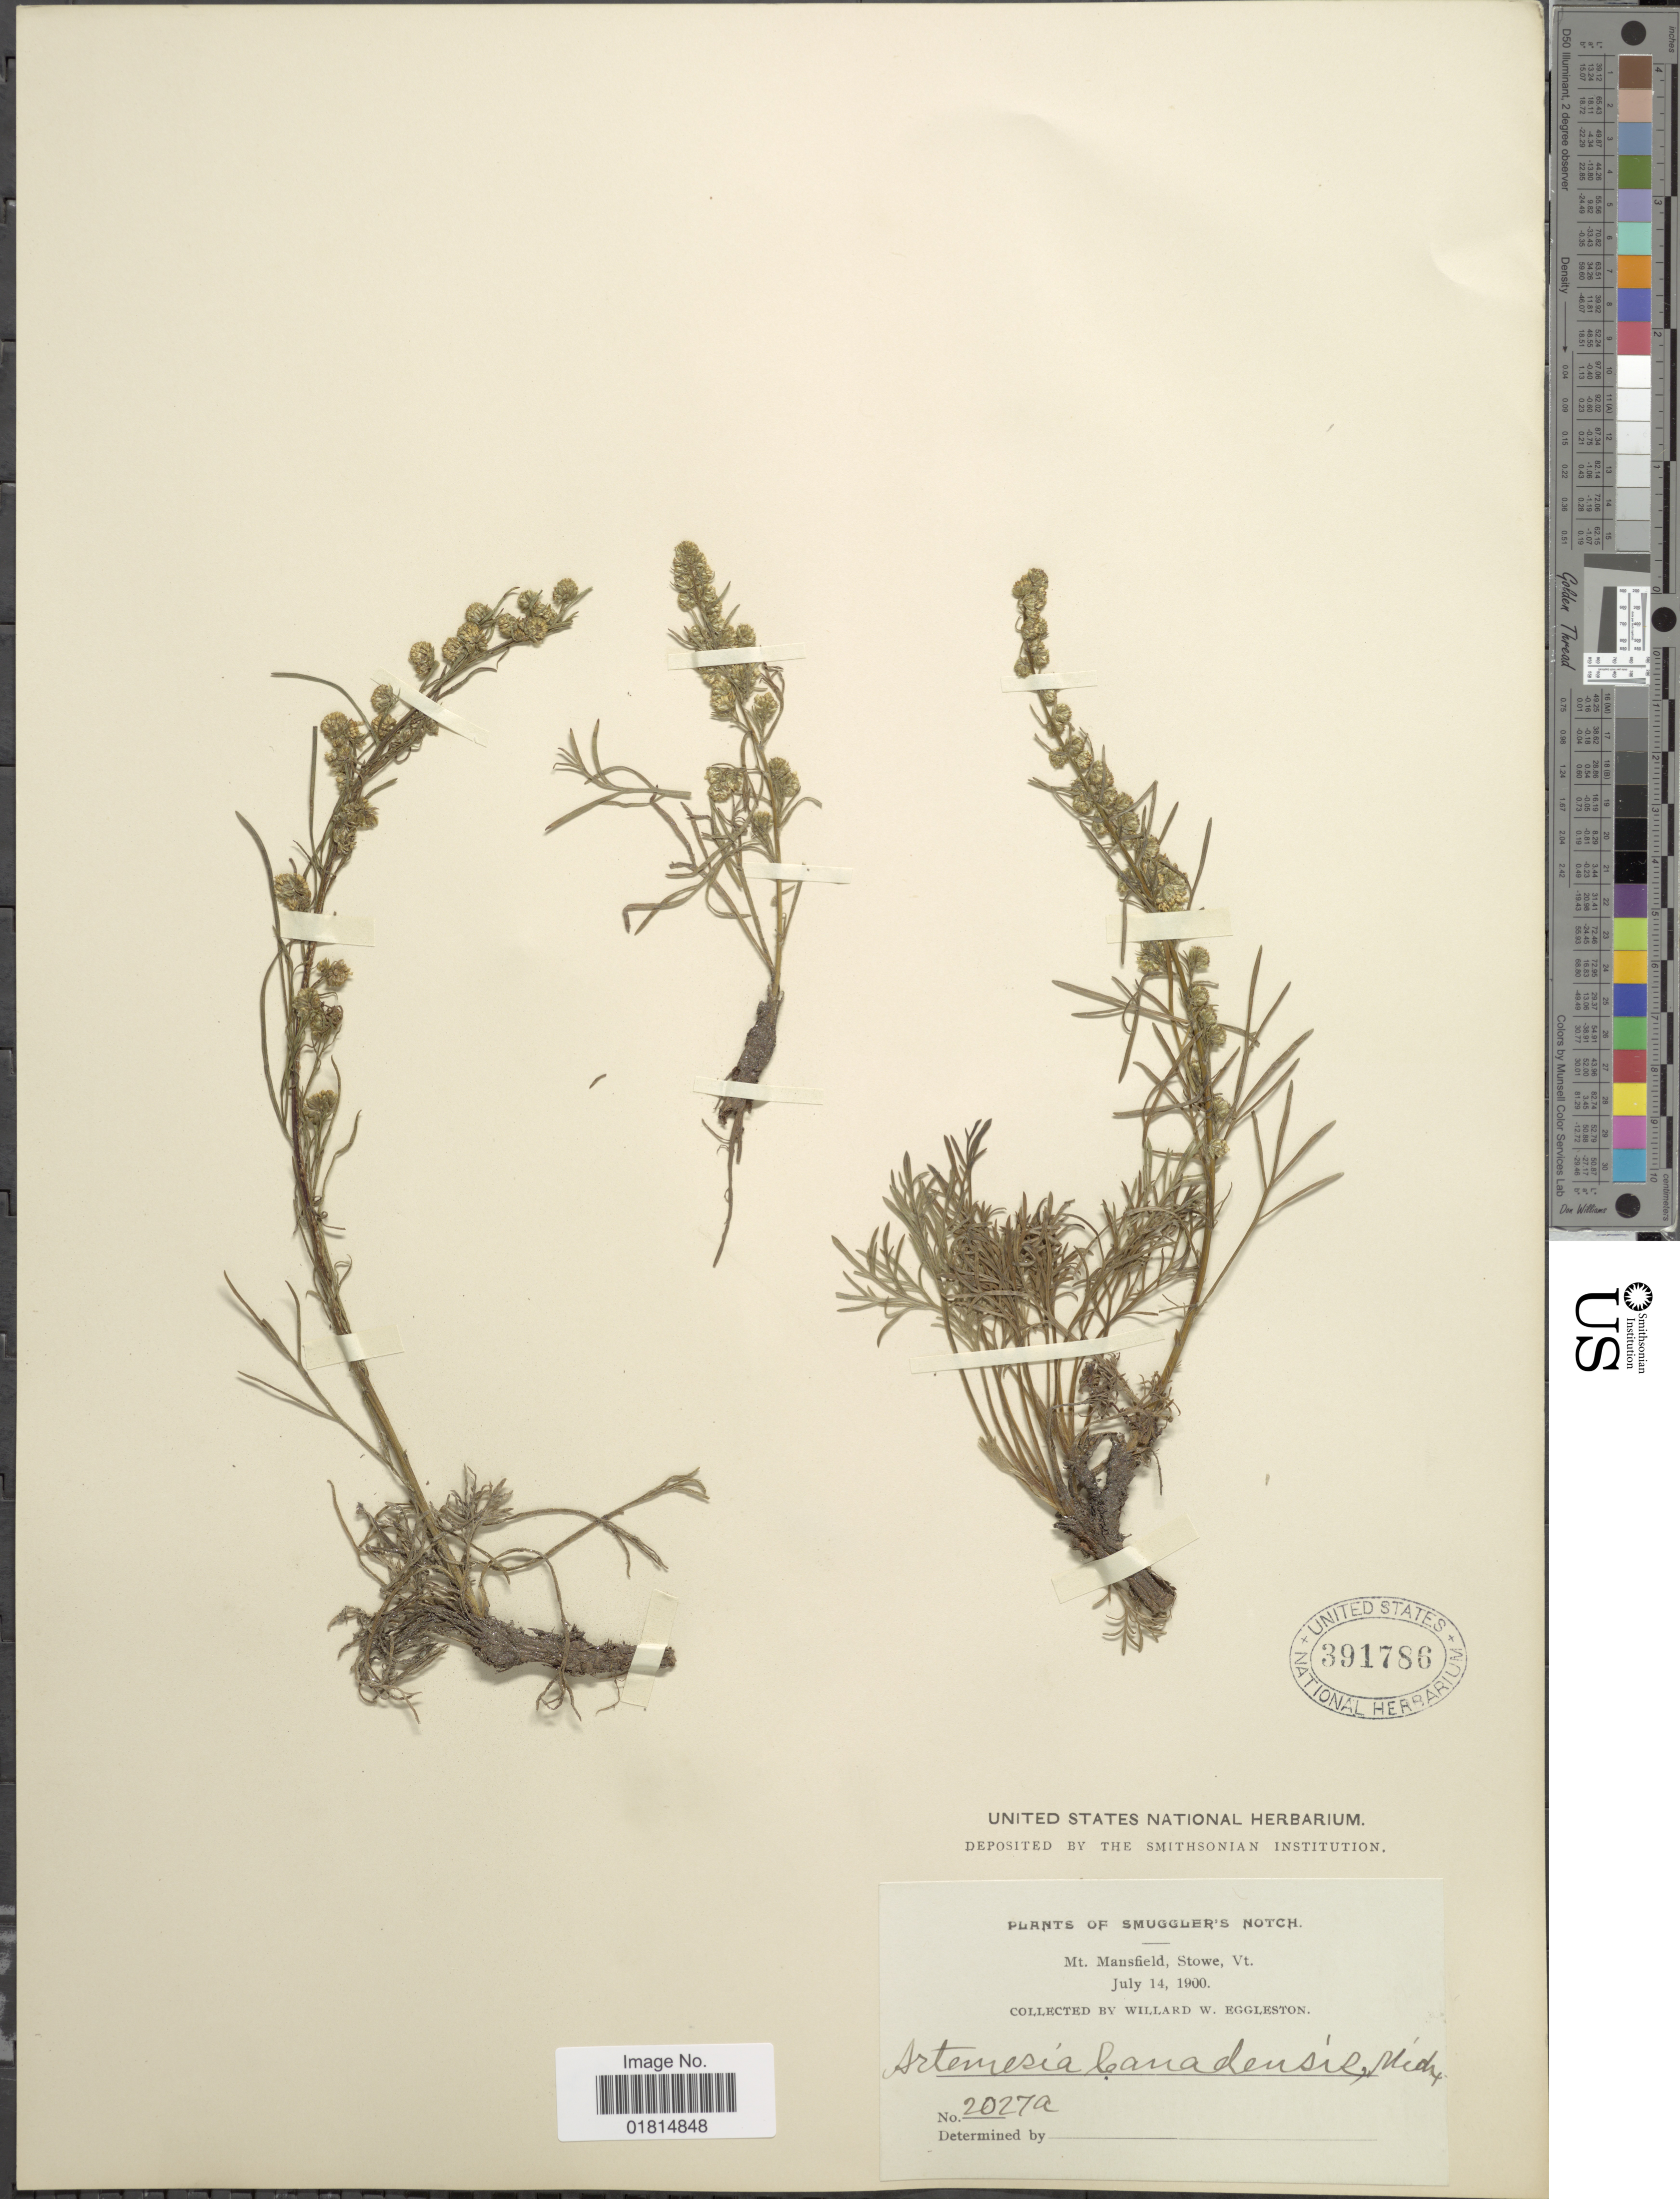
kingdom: Plantae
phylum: Tracheophyta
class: Magnoliopsida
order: Asterales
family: Asteraceae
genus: Artemisia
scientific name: Artemisia canadensis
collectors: W. W. Eggleston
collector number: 2027a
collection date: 1900-07-14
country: United States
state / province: Vermont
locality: Smuggler's Notch. Mt. Mansfield, Stowe, Vt.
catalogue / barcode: US 391786